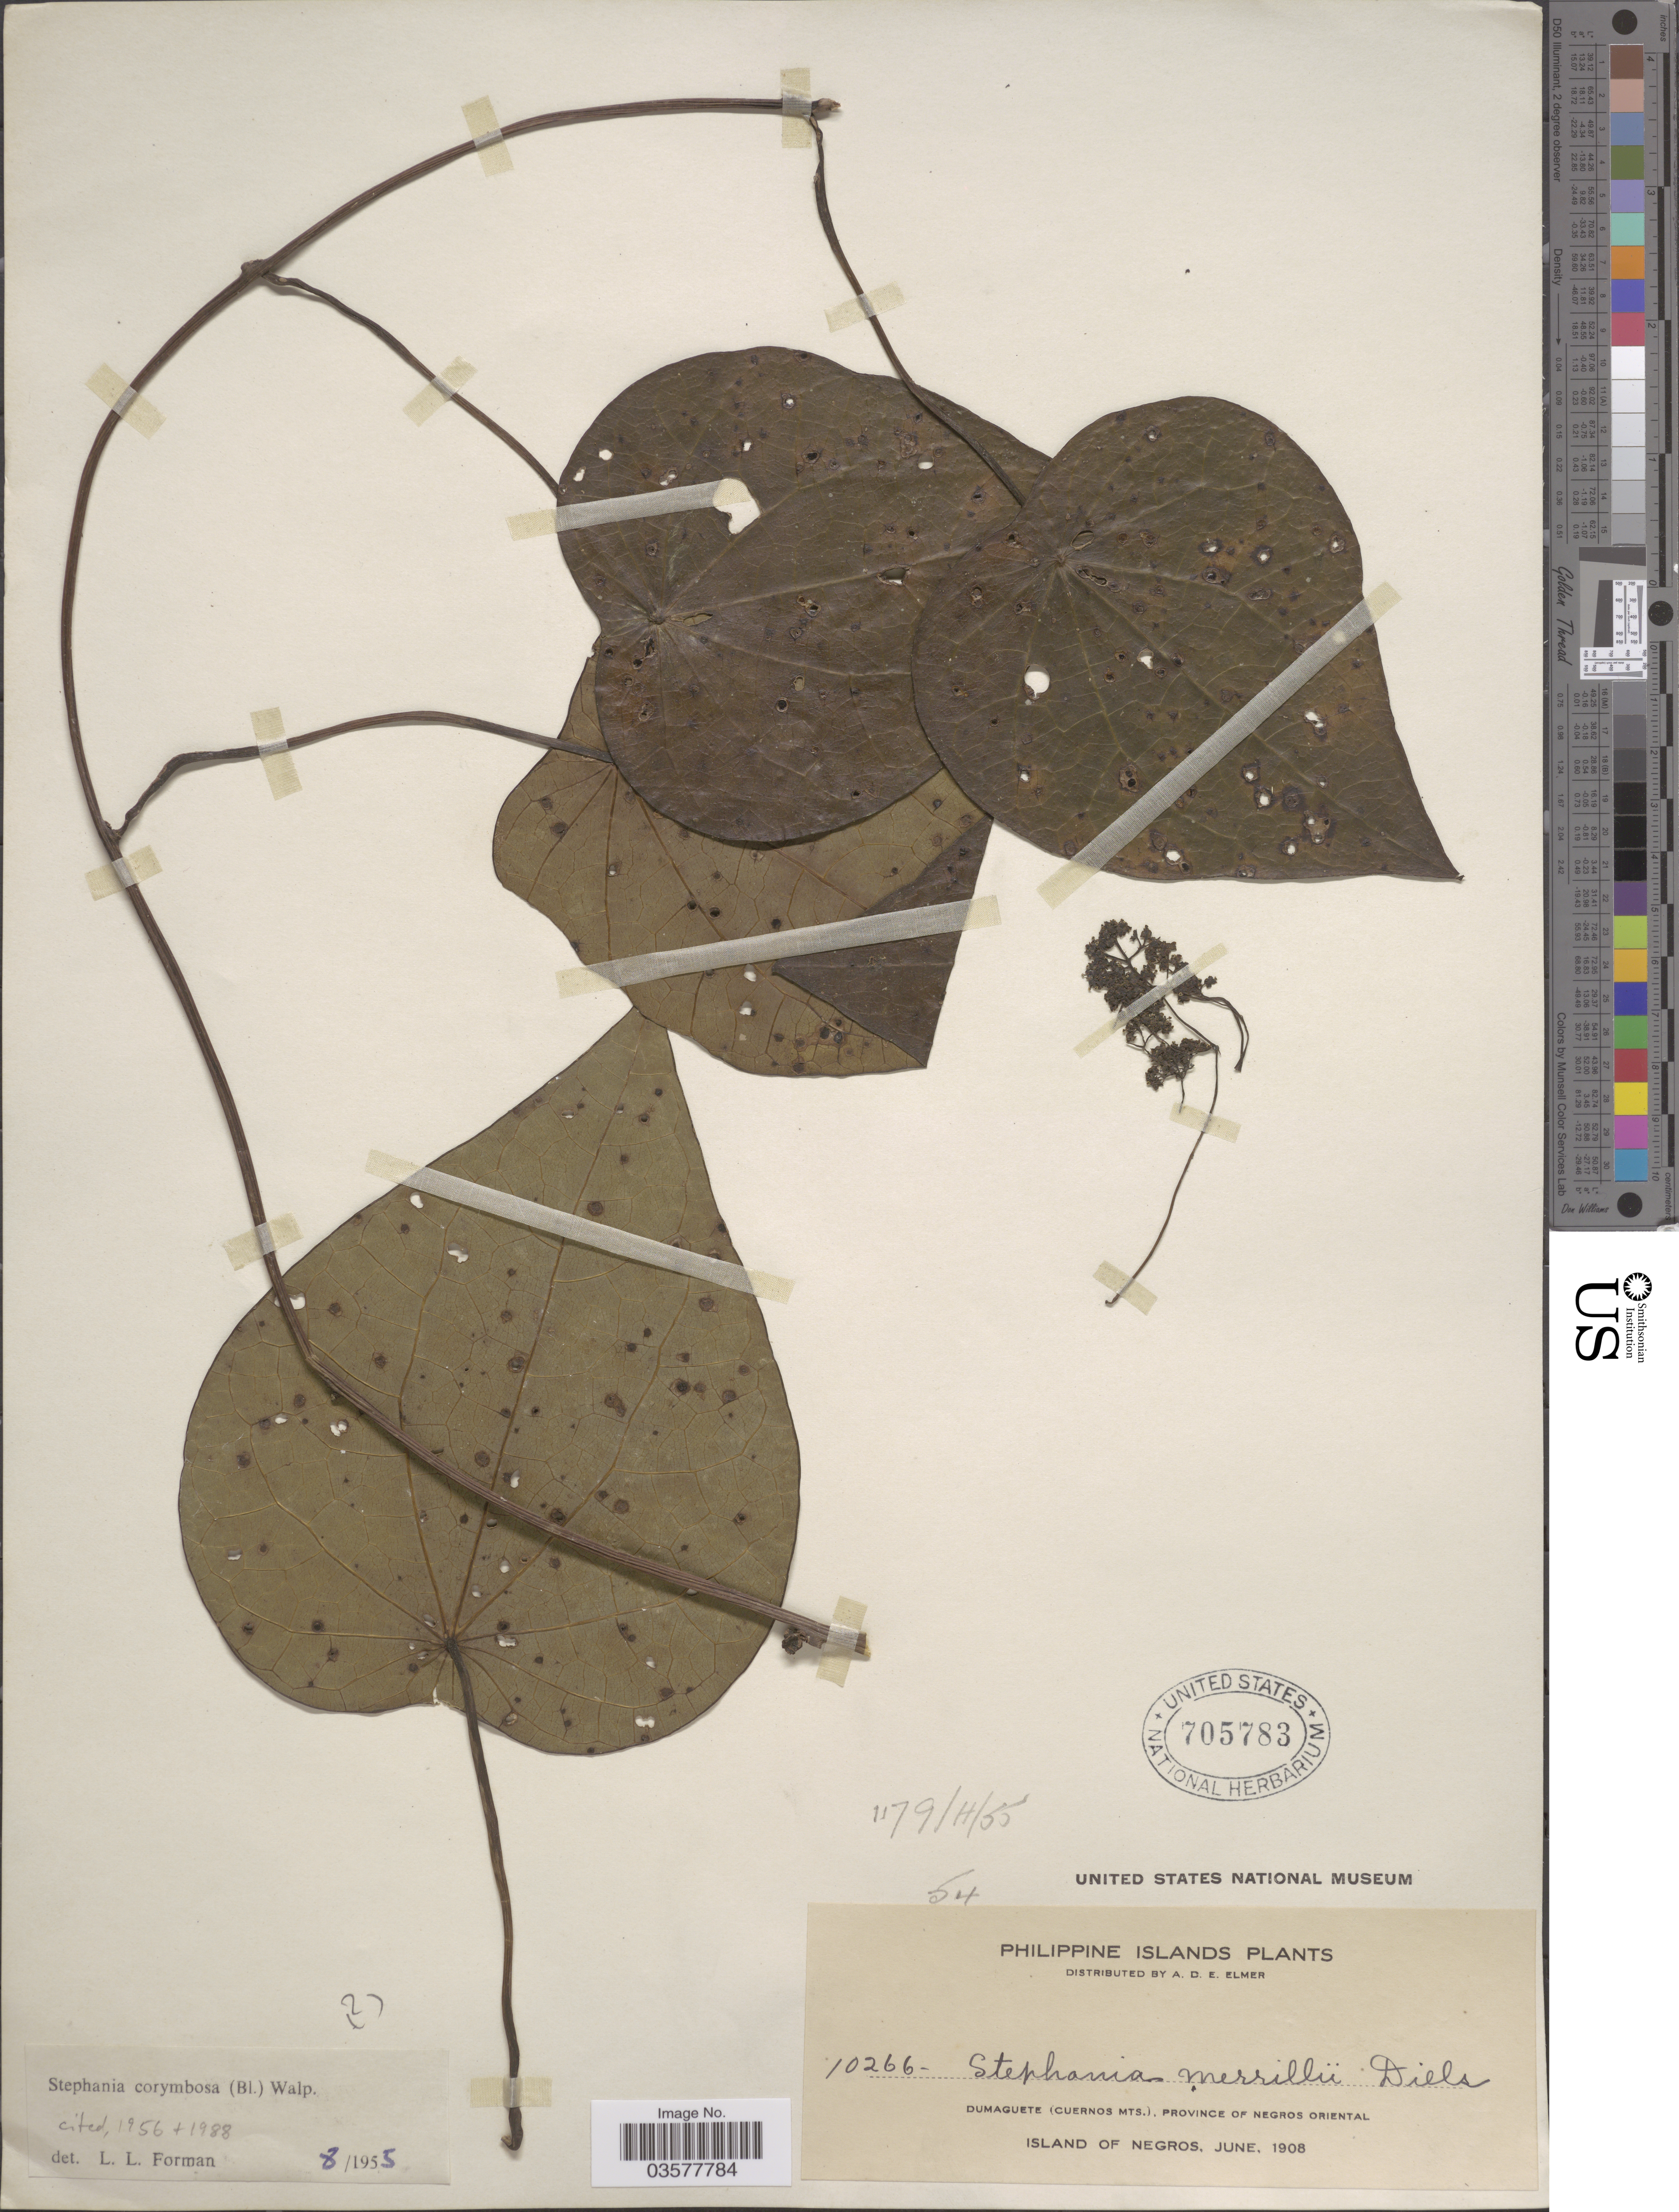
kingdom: Plantae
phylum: Tracheophyta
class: Magnoliopsida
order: Ranunculales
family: Menispermaceae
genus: Stephania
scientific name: Stephania corymbosa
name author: (Blume) Walp.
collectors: A. D. E. Elmer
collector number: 10266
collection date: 1908-06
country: Philippines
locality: Philippine Islands. Dumaguete (Cuernos Mts.), Province of Negros Oriental. Island of Negros.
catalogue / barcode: US 705783